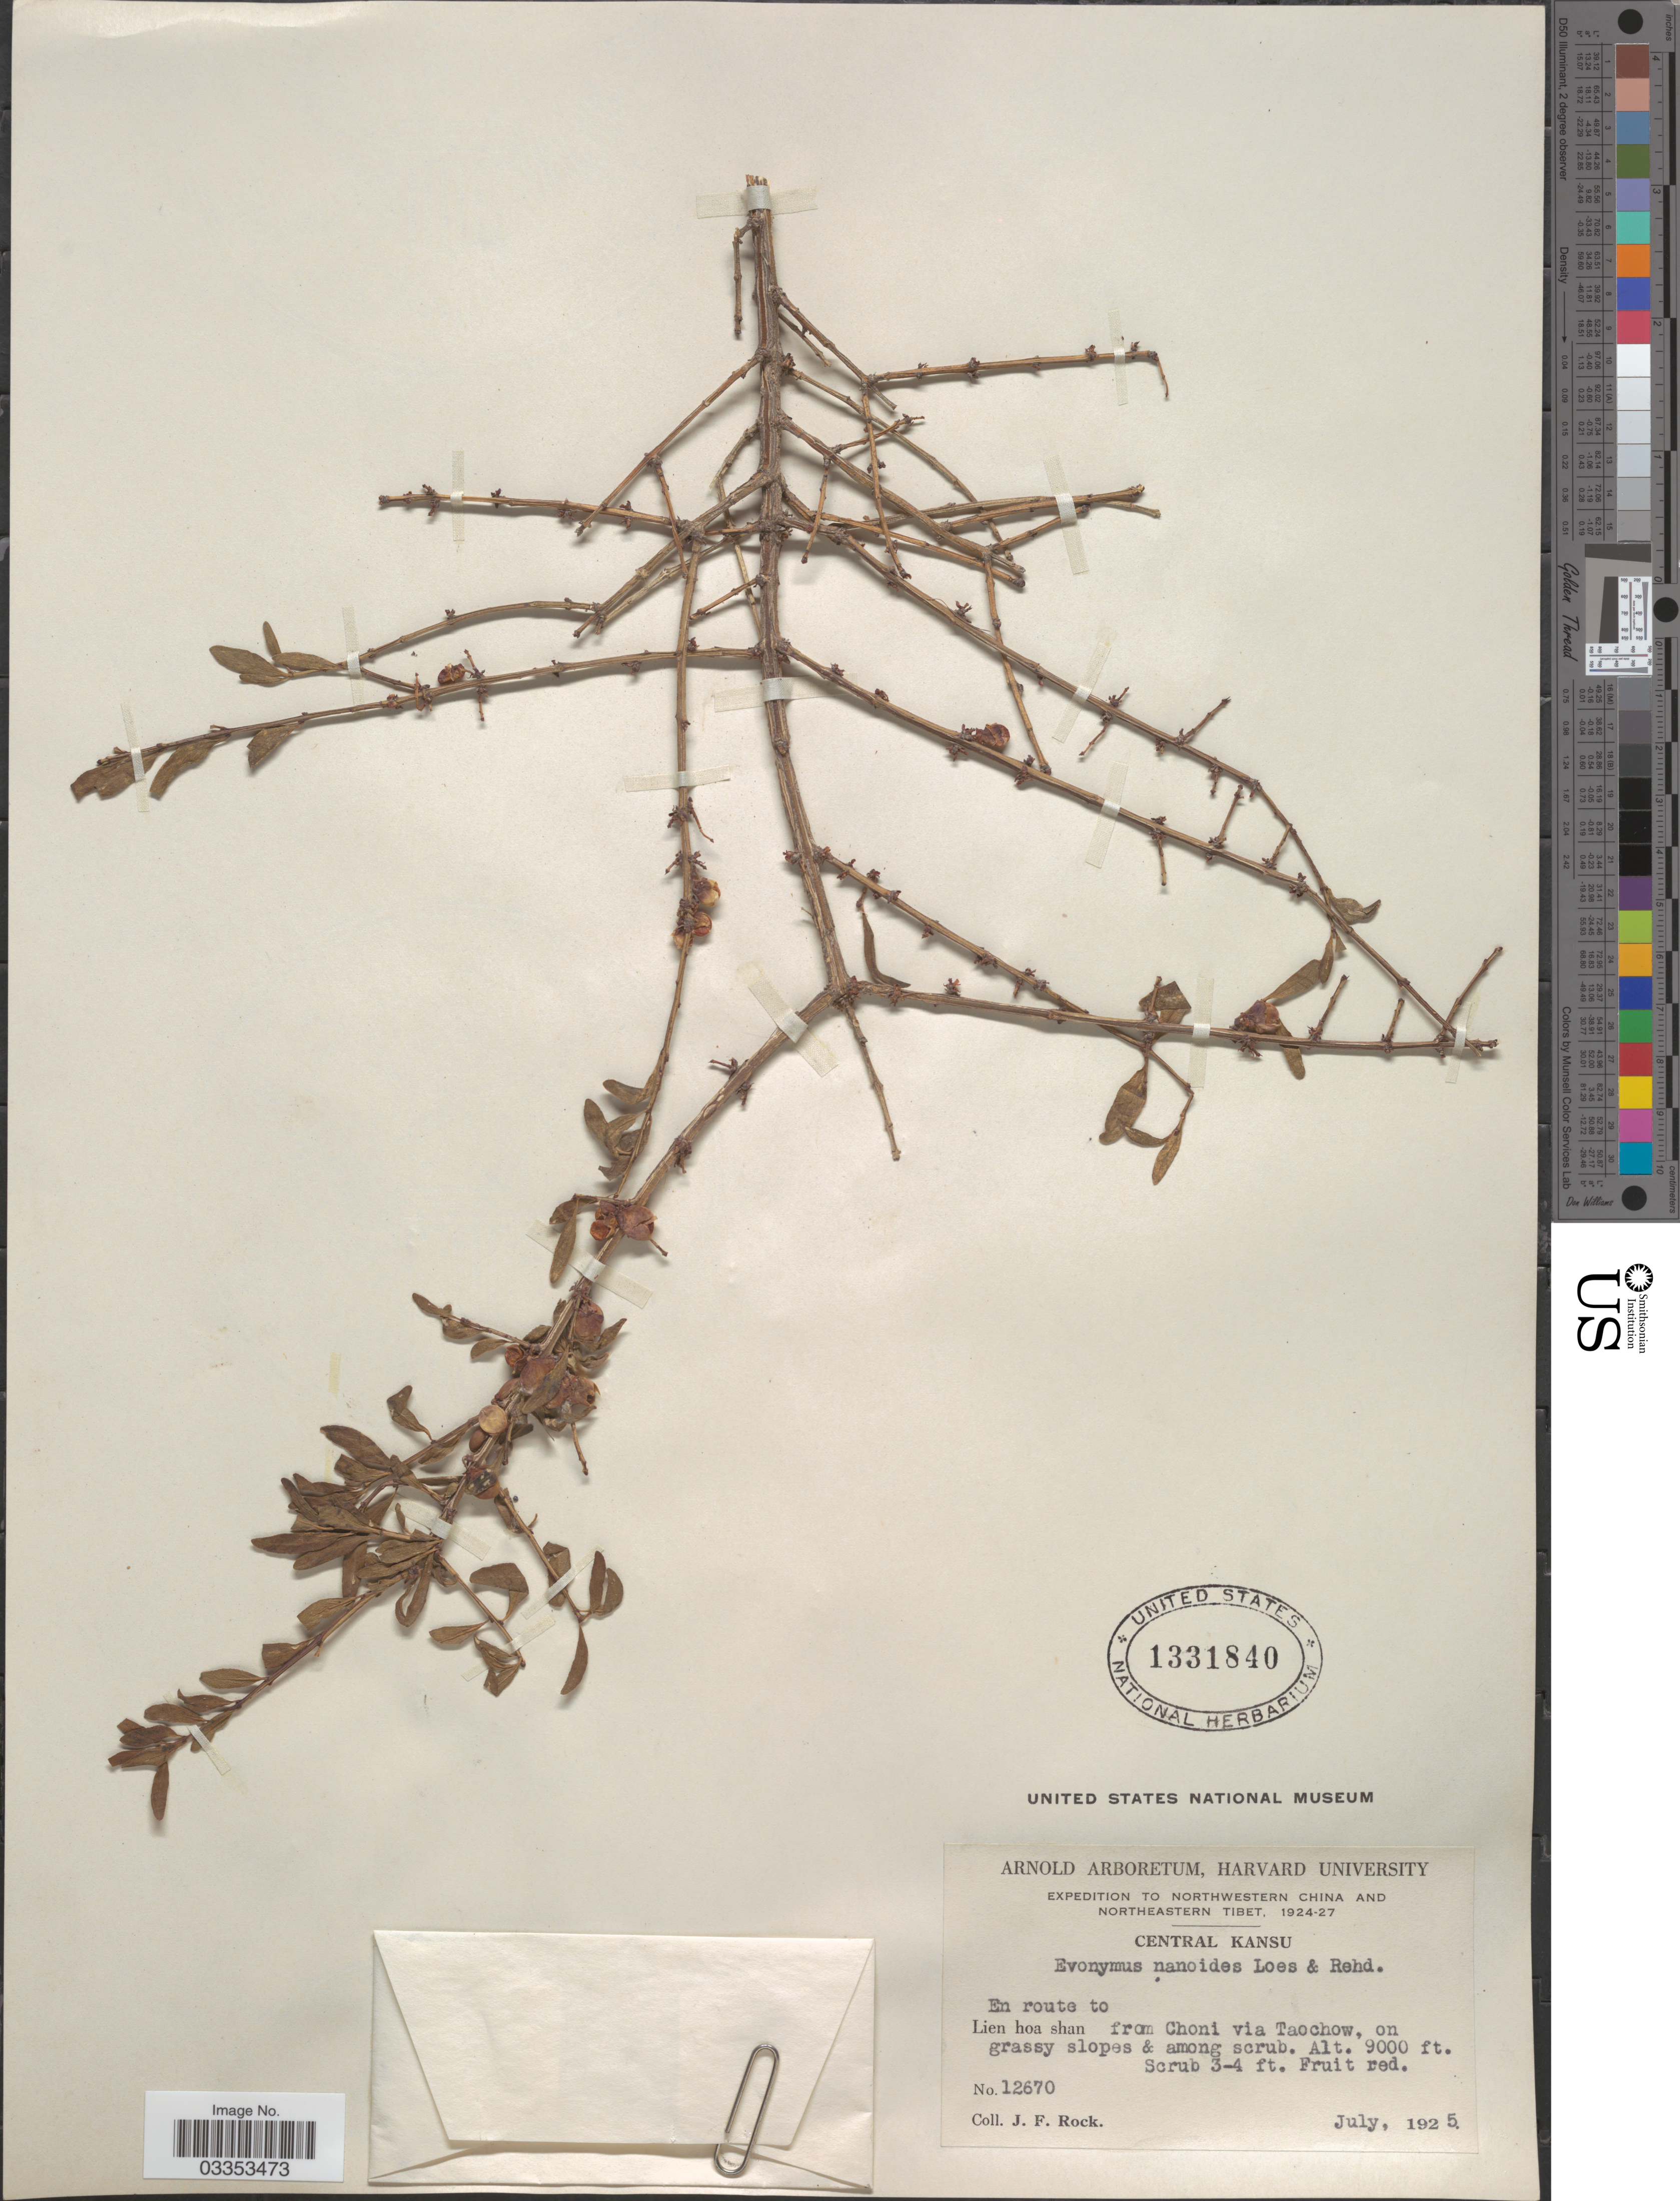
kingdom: Plantae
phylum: Tracheophyta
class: Magnoliopsida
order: Celastrales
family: Celastraceae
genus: Euonymus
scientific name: Euonymus nanoides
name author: Loes. & Rehder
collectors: J. Rock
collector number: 12670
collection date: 1925-07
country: China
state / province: Gansu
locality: Northwestern China and Northeastern Tibet. Central Kansu. Lien hoa shan from Choni via Taochow.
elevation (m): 2743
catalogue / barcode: US 1331840